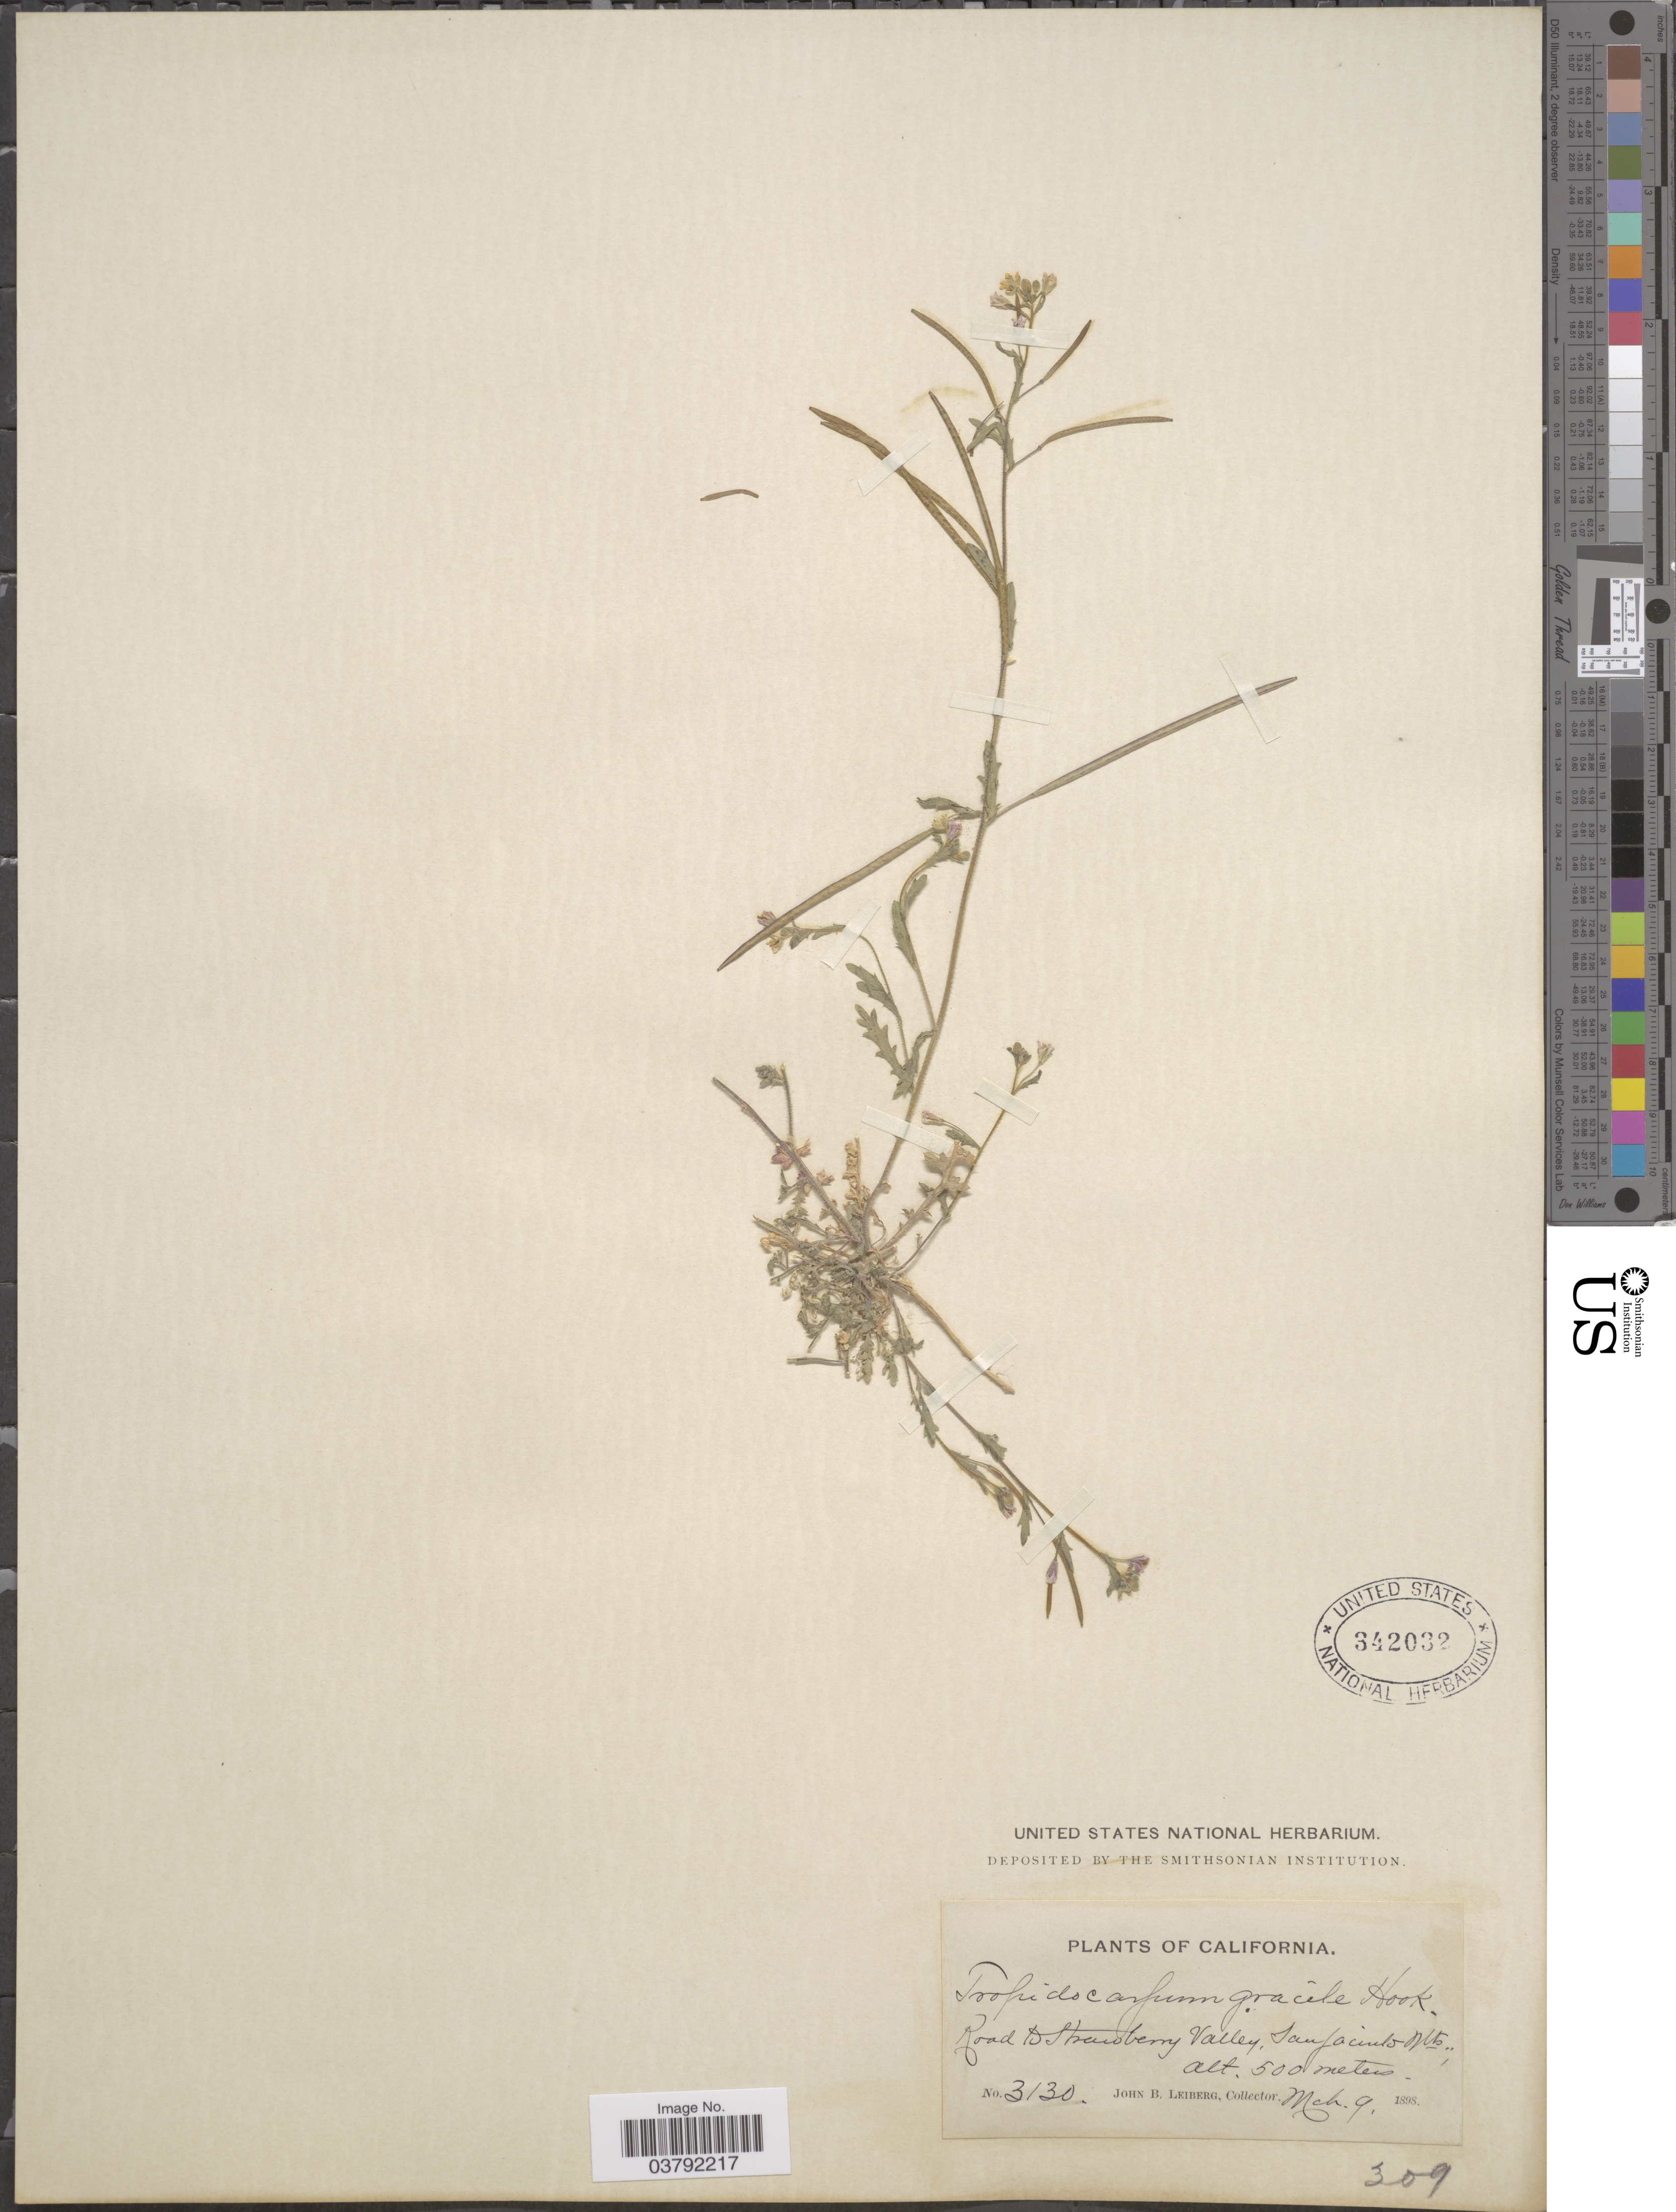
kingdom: Plantae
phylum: Tracheophyta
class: Magnoliopsida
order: Brassicales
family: Brassicaceae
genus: Tropidocarpum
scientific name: Tropidocarpum gracile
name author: Hook.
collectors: J. B. Leiberg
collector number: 3130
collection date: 1898-03-09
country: United States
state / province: California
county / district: Riverside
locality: Road of Strawberry Valley, San Jacinto Mts.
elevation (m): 500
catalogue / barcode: US 342032